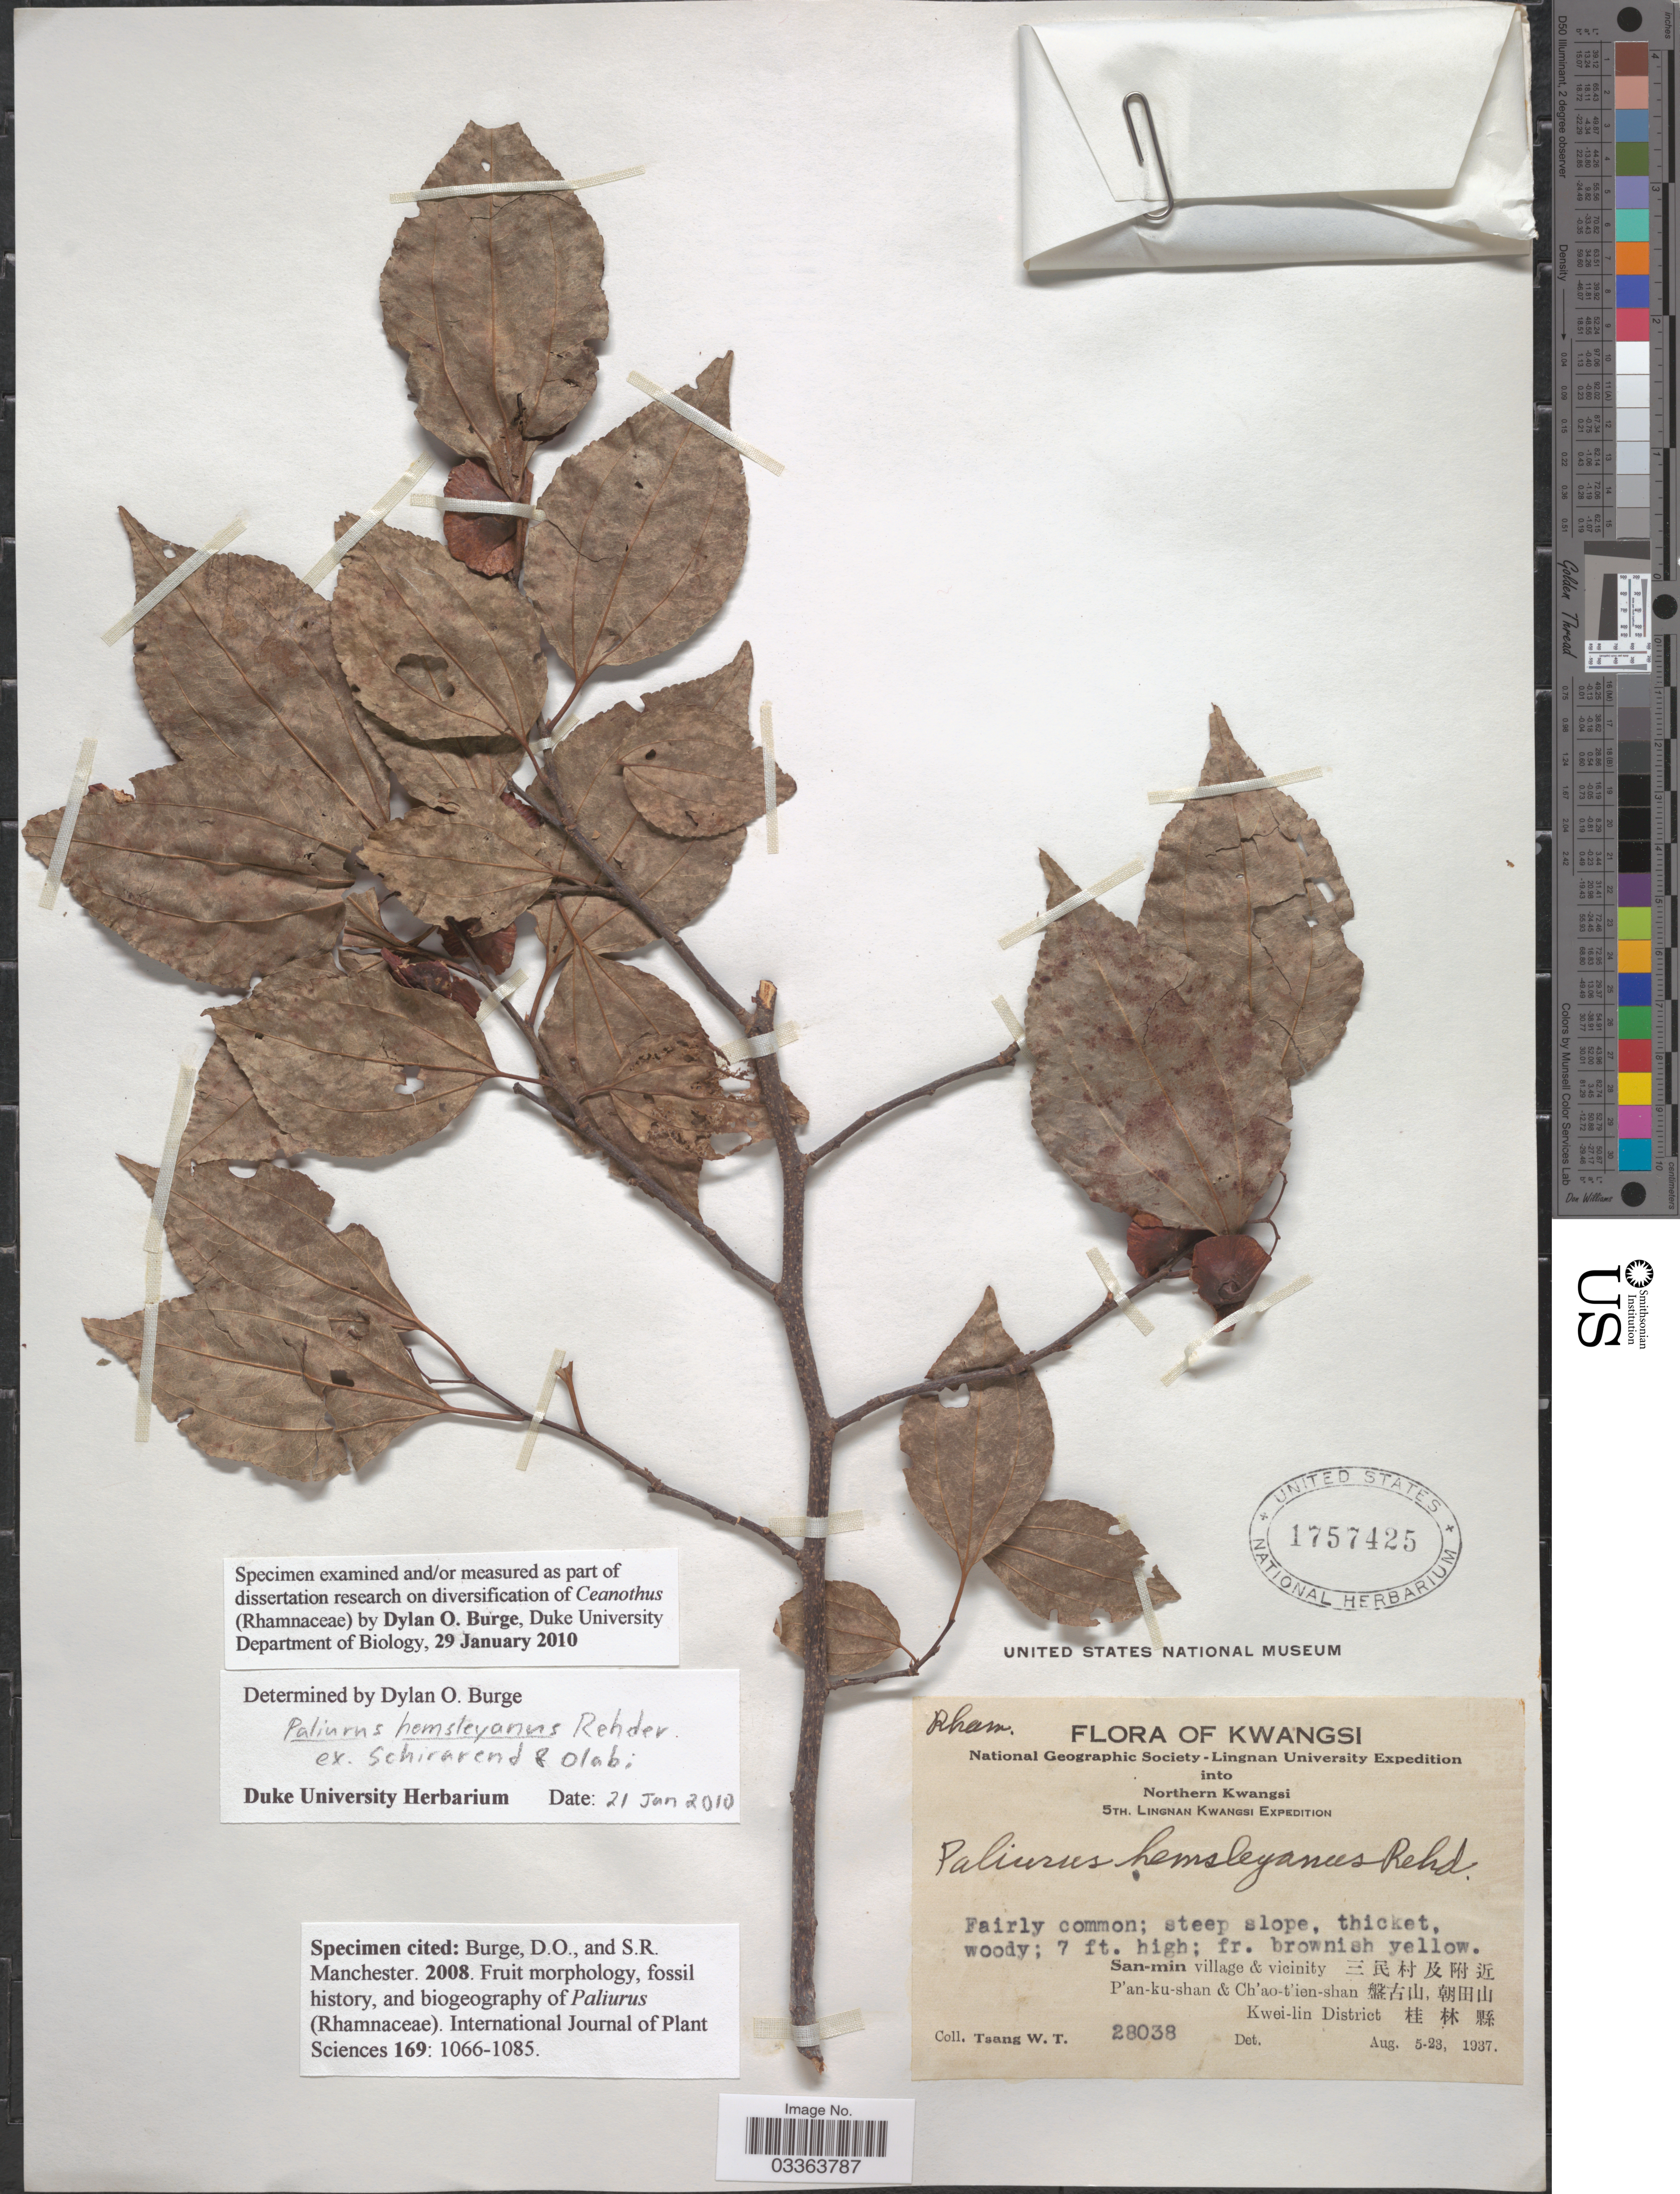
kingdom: Plantae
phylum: Tracheophyta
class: Magnoliopsida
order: Rosales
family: Rhamnaceae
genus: Paliurus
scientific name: Paliurus hemsleyanus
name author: Rehder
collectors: W. T. Tsang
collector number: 28038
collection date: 1937-08-05/1937-08-23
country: China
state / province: Guangxi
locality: Kwangsi. Northern Kwangsi. San-min village & vicinity. X. P'an-ku-shan & Ch'ao-t'ien-shan. X. Kwei-lin District. X.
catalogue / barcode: US 1757425